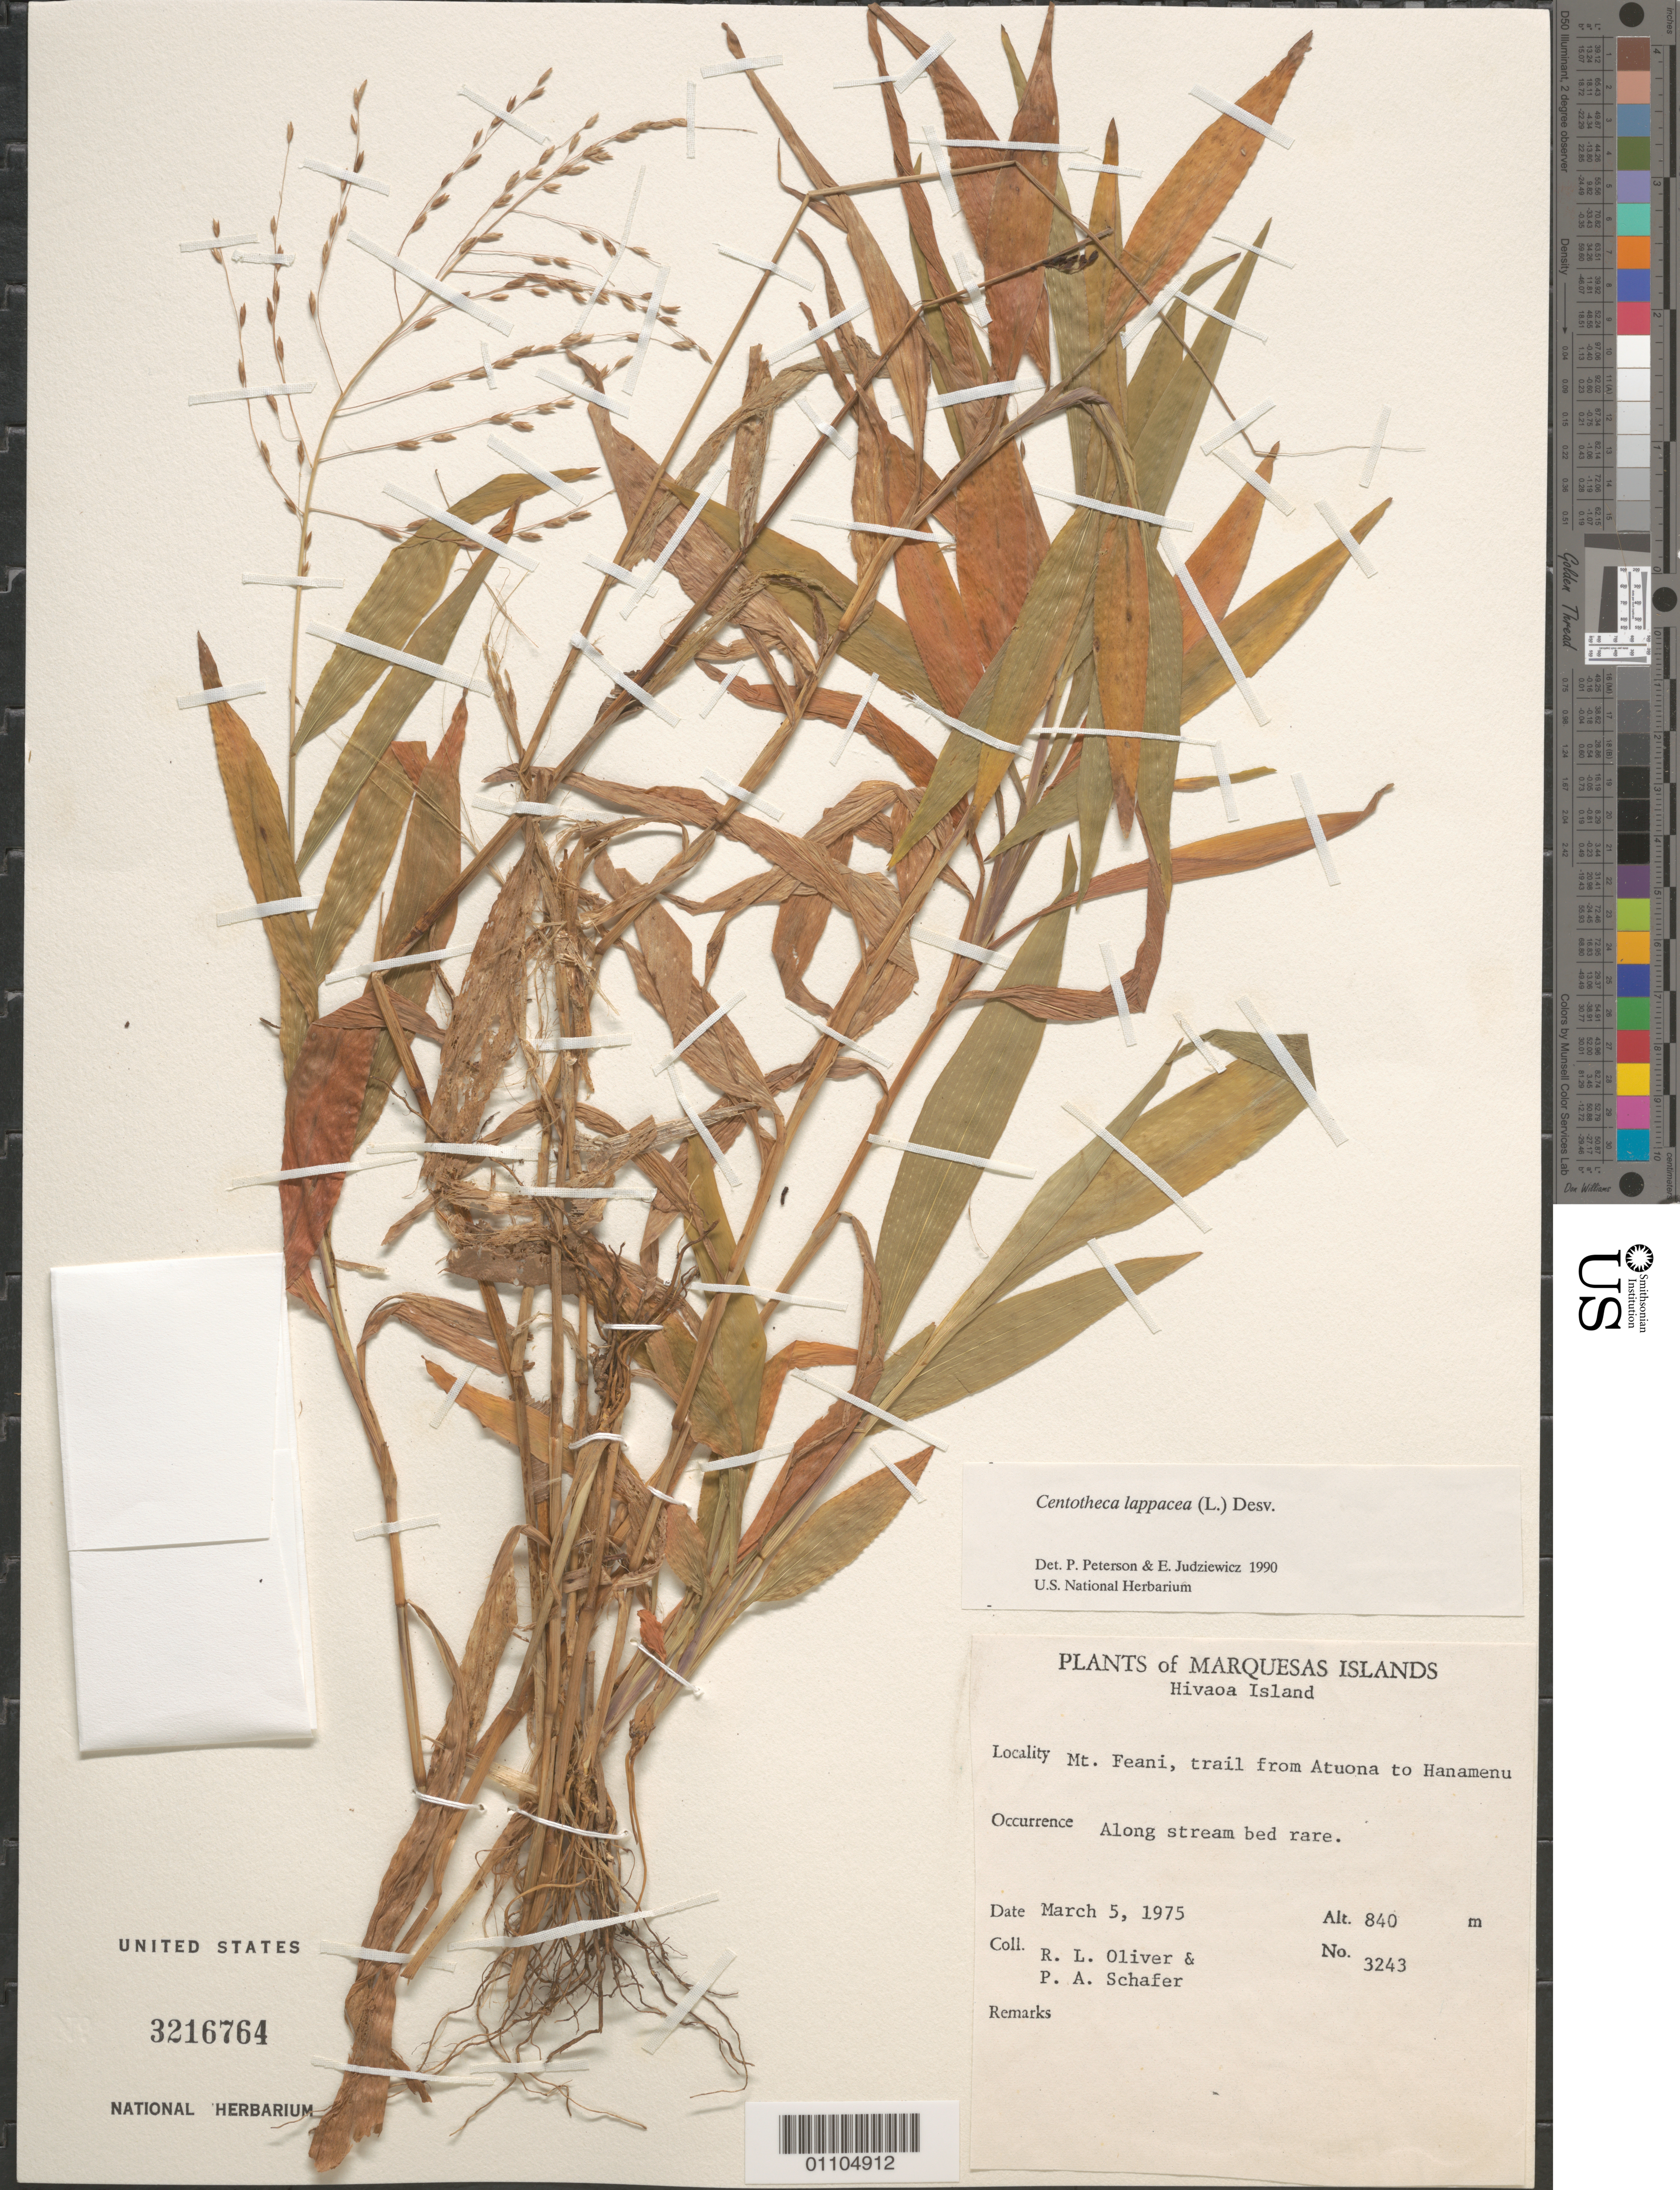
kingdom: Plantae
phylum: Tracheophyta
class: Liliopsida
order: Poales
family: Poaceae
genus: Centotheca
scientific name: Centotheca lappacea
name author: (L.) Desv.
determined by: Peterson, P. M.; Judziewicz, E. J.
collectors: R. L. Oliver & P. A. Schäfer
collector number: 3243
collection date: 1975-03-05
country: French Polynesia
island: Hiva Oa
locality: Mt. Feani, trail from Atuona to Hanamenu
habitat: along stream bed; rare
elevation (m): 840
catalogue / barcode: US 3216764